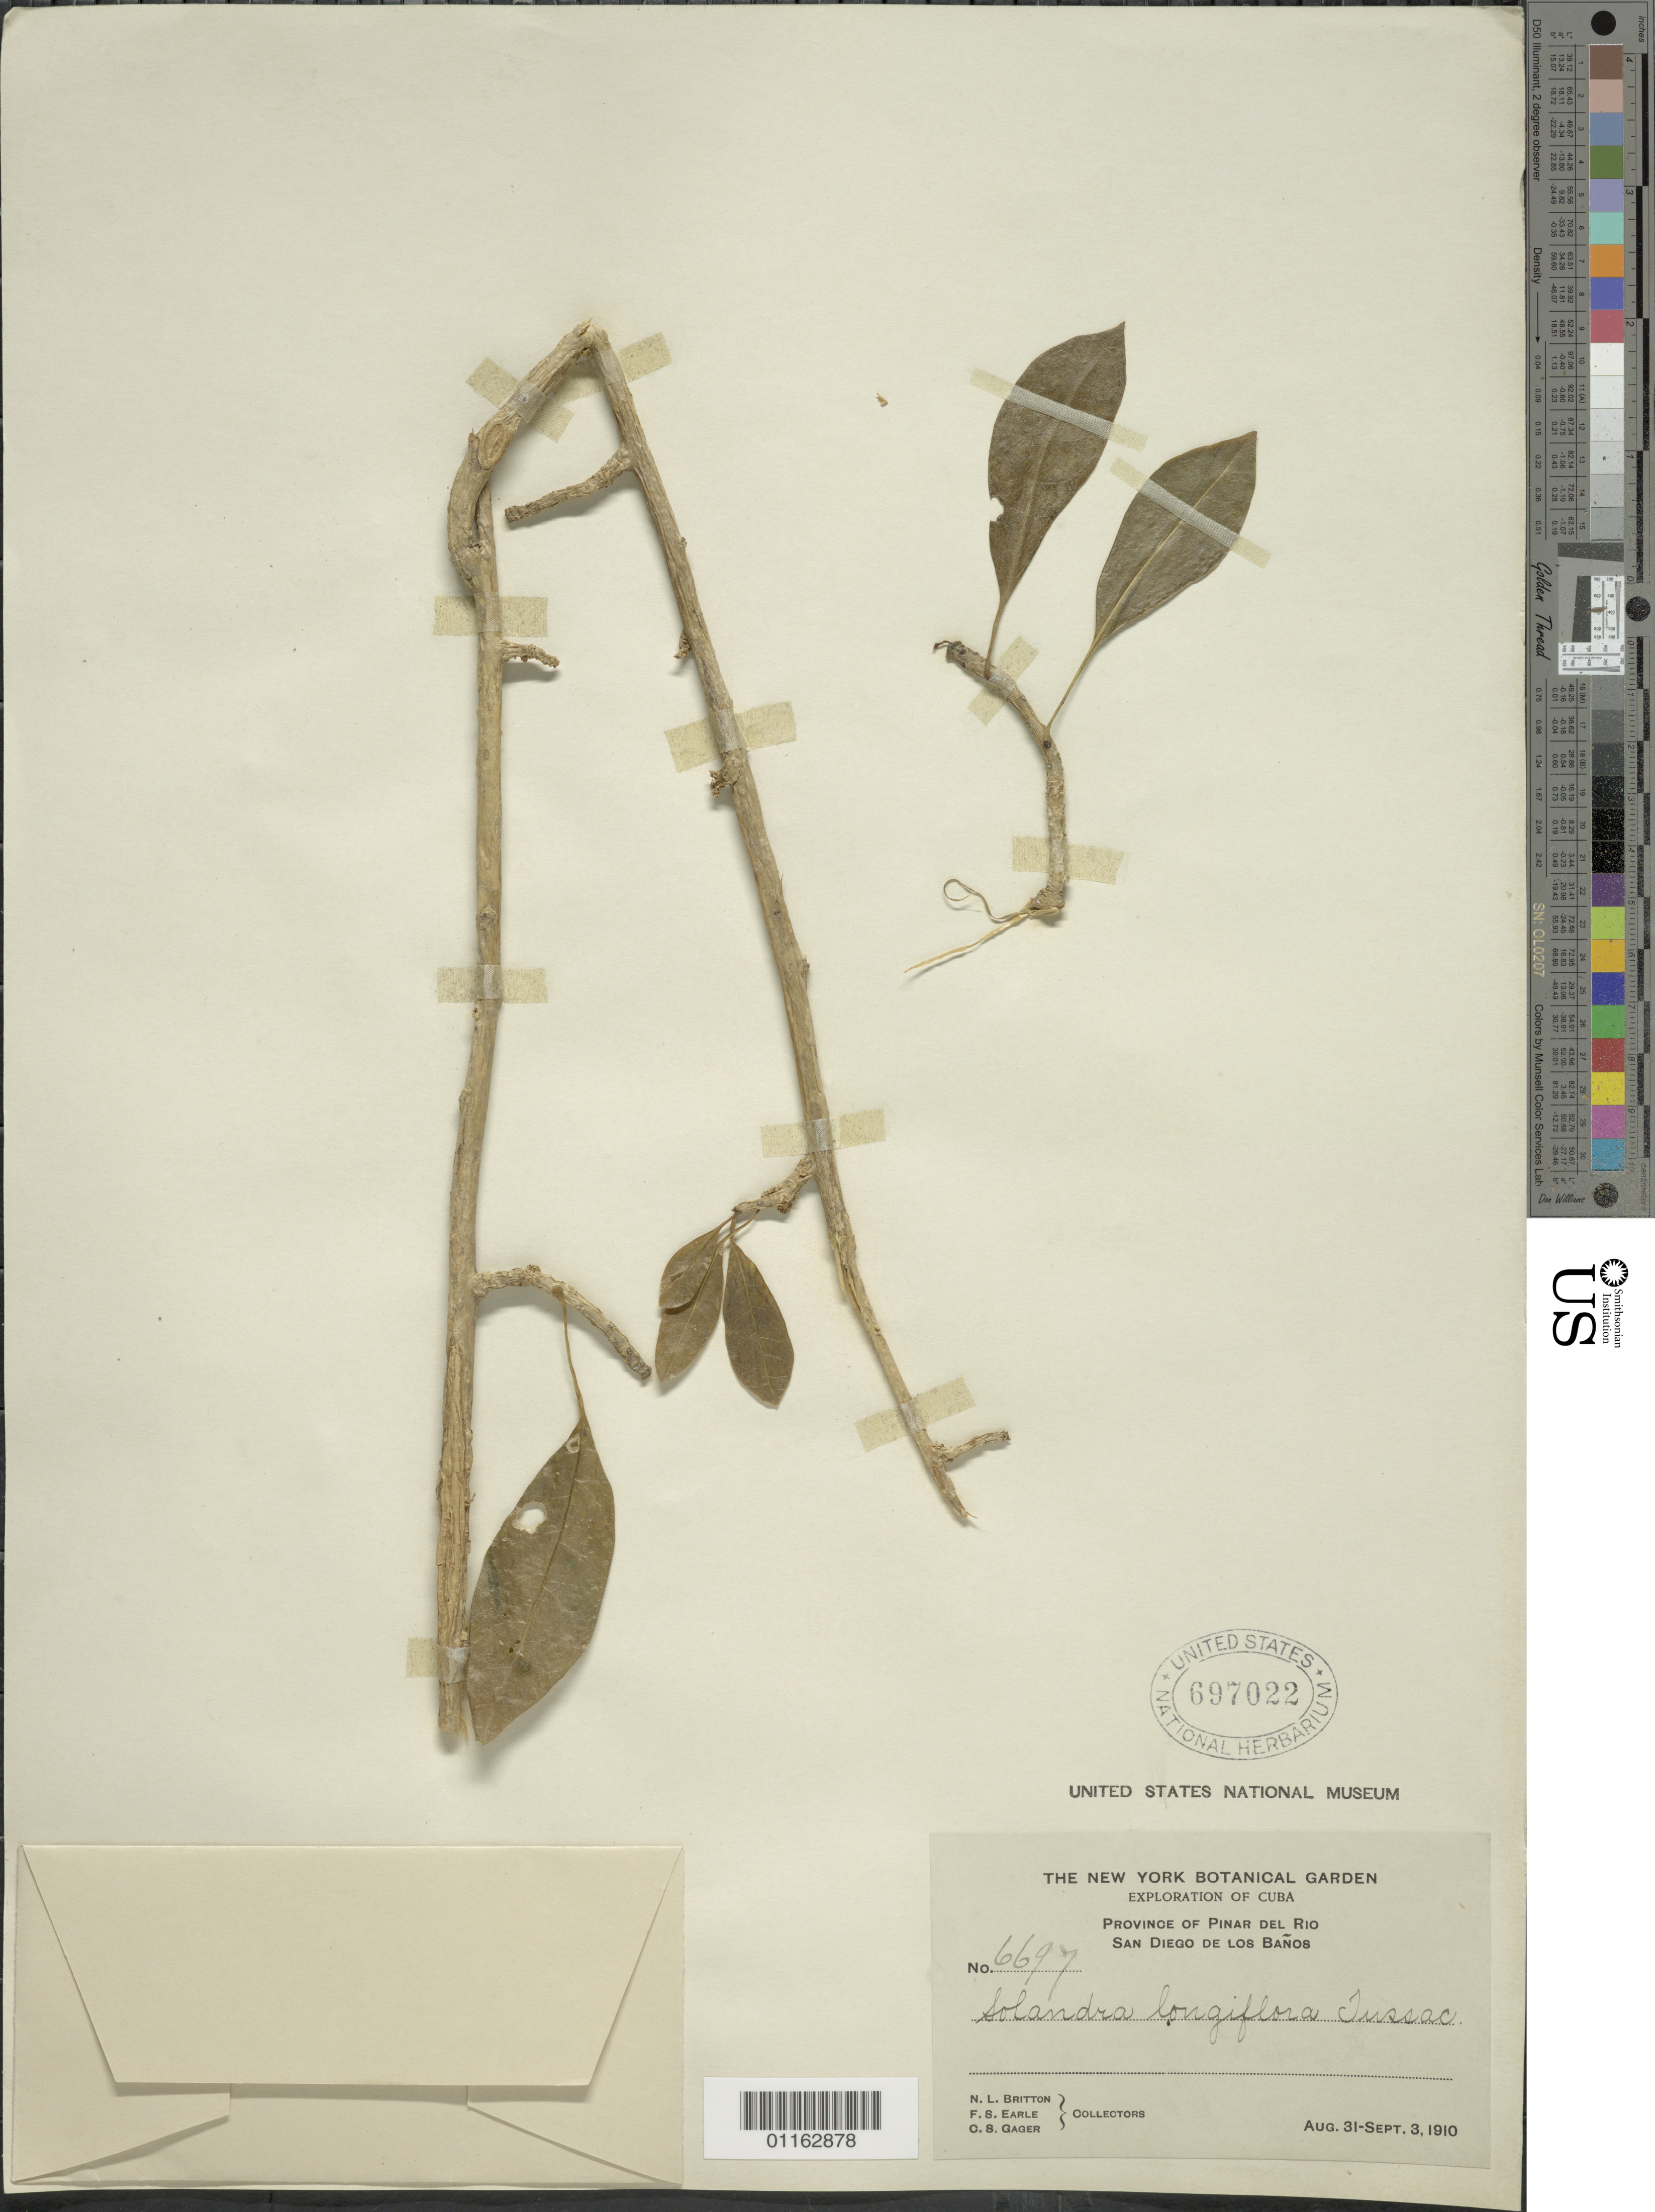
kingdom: Plantae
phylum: Tracheophyta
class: Magnoliopsida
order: Solanales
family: Solanaceae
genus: Solandra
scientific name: Solandra longiflora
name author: Tussac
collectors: N. Britton, F. S. Earle & C. Gager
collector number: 6697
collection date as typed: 31 Aug 1910 to 03 Sep 1910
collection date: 1910-08-31/1910-09-03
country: Cuba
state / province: Pinar del Rio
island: Cuba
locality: San Diego de Los Banos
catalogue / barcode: US 697022